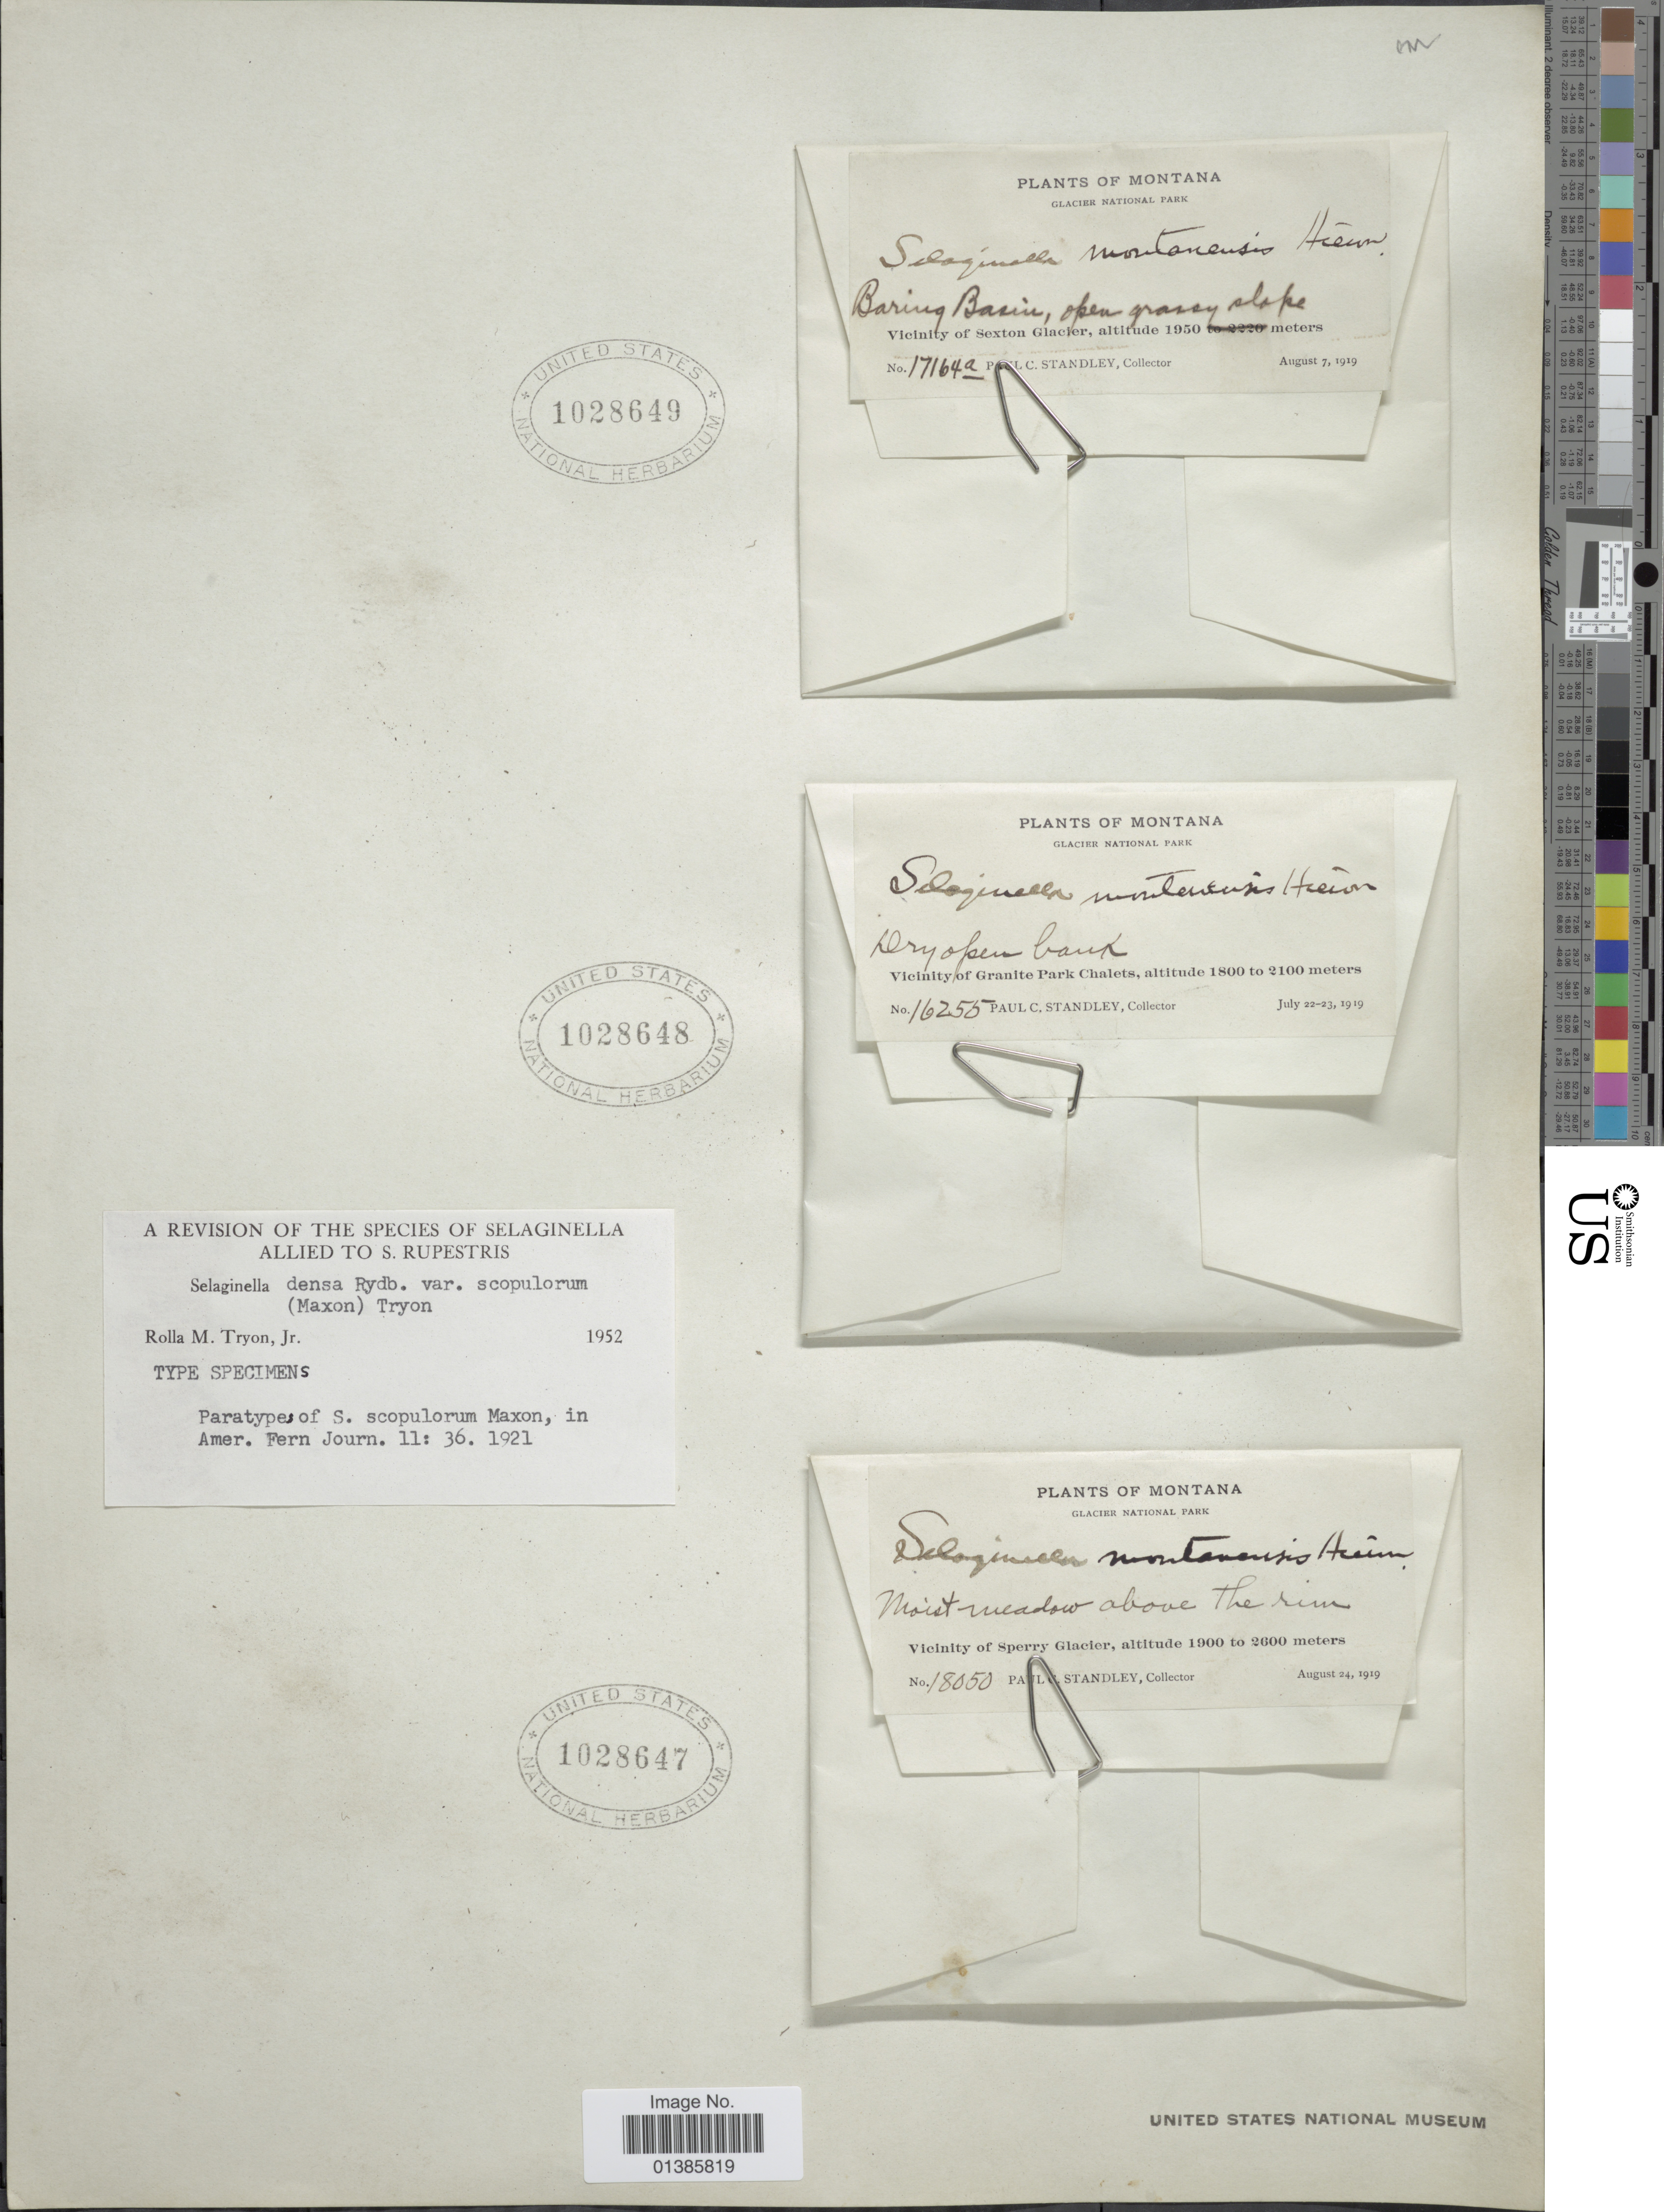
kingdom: Plantae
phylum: Tracheophyta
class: Lycopodiopsida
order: Selaginellales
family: Selaginellaceae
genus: Selaginella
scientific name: Selaginella densa var. scopulorum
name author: (Maxon) R.M. Tryon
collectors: P. C. Standley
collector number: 18050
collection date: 1919-08-24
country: United States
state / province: Montana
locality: Glacier National Park. Vicinity of Sperry Glacier.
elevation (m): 1900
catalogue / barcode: US 1028647